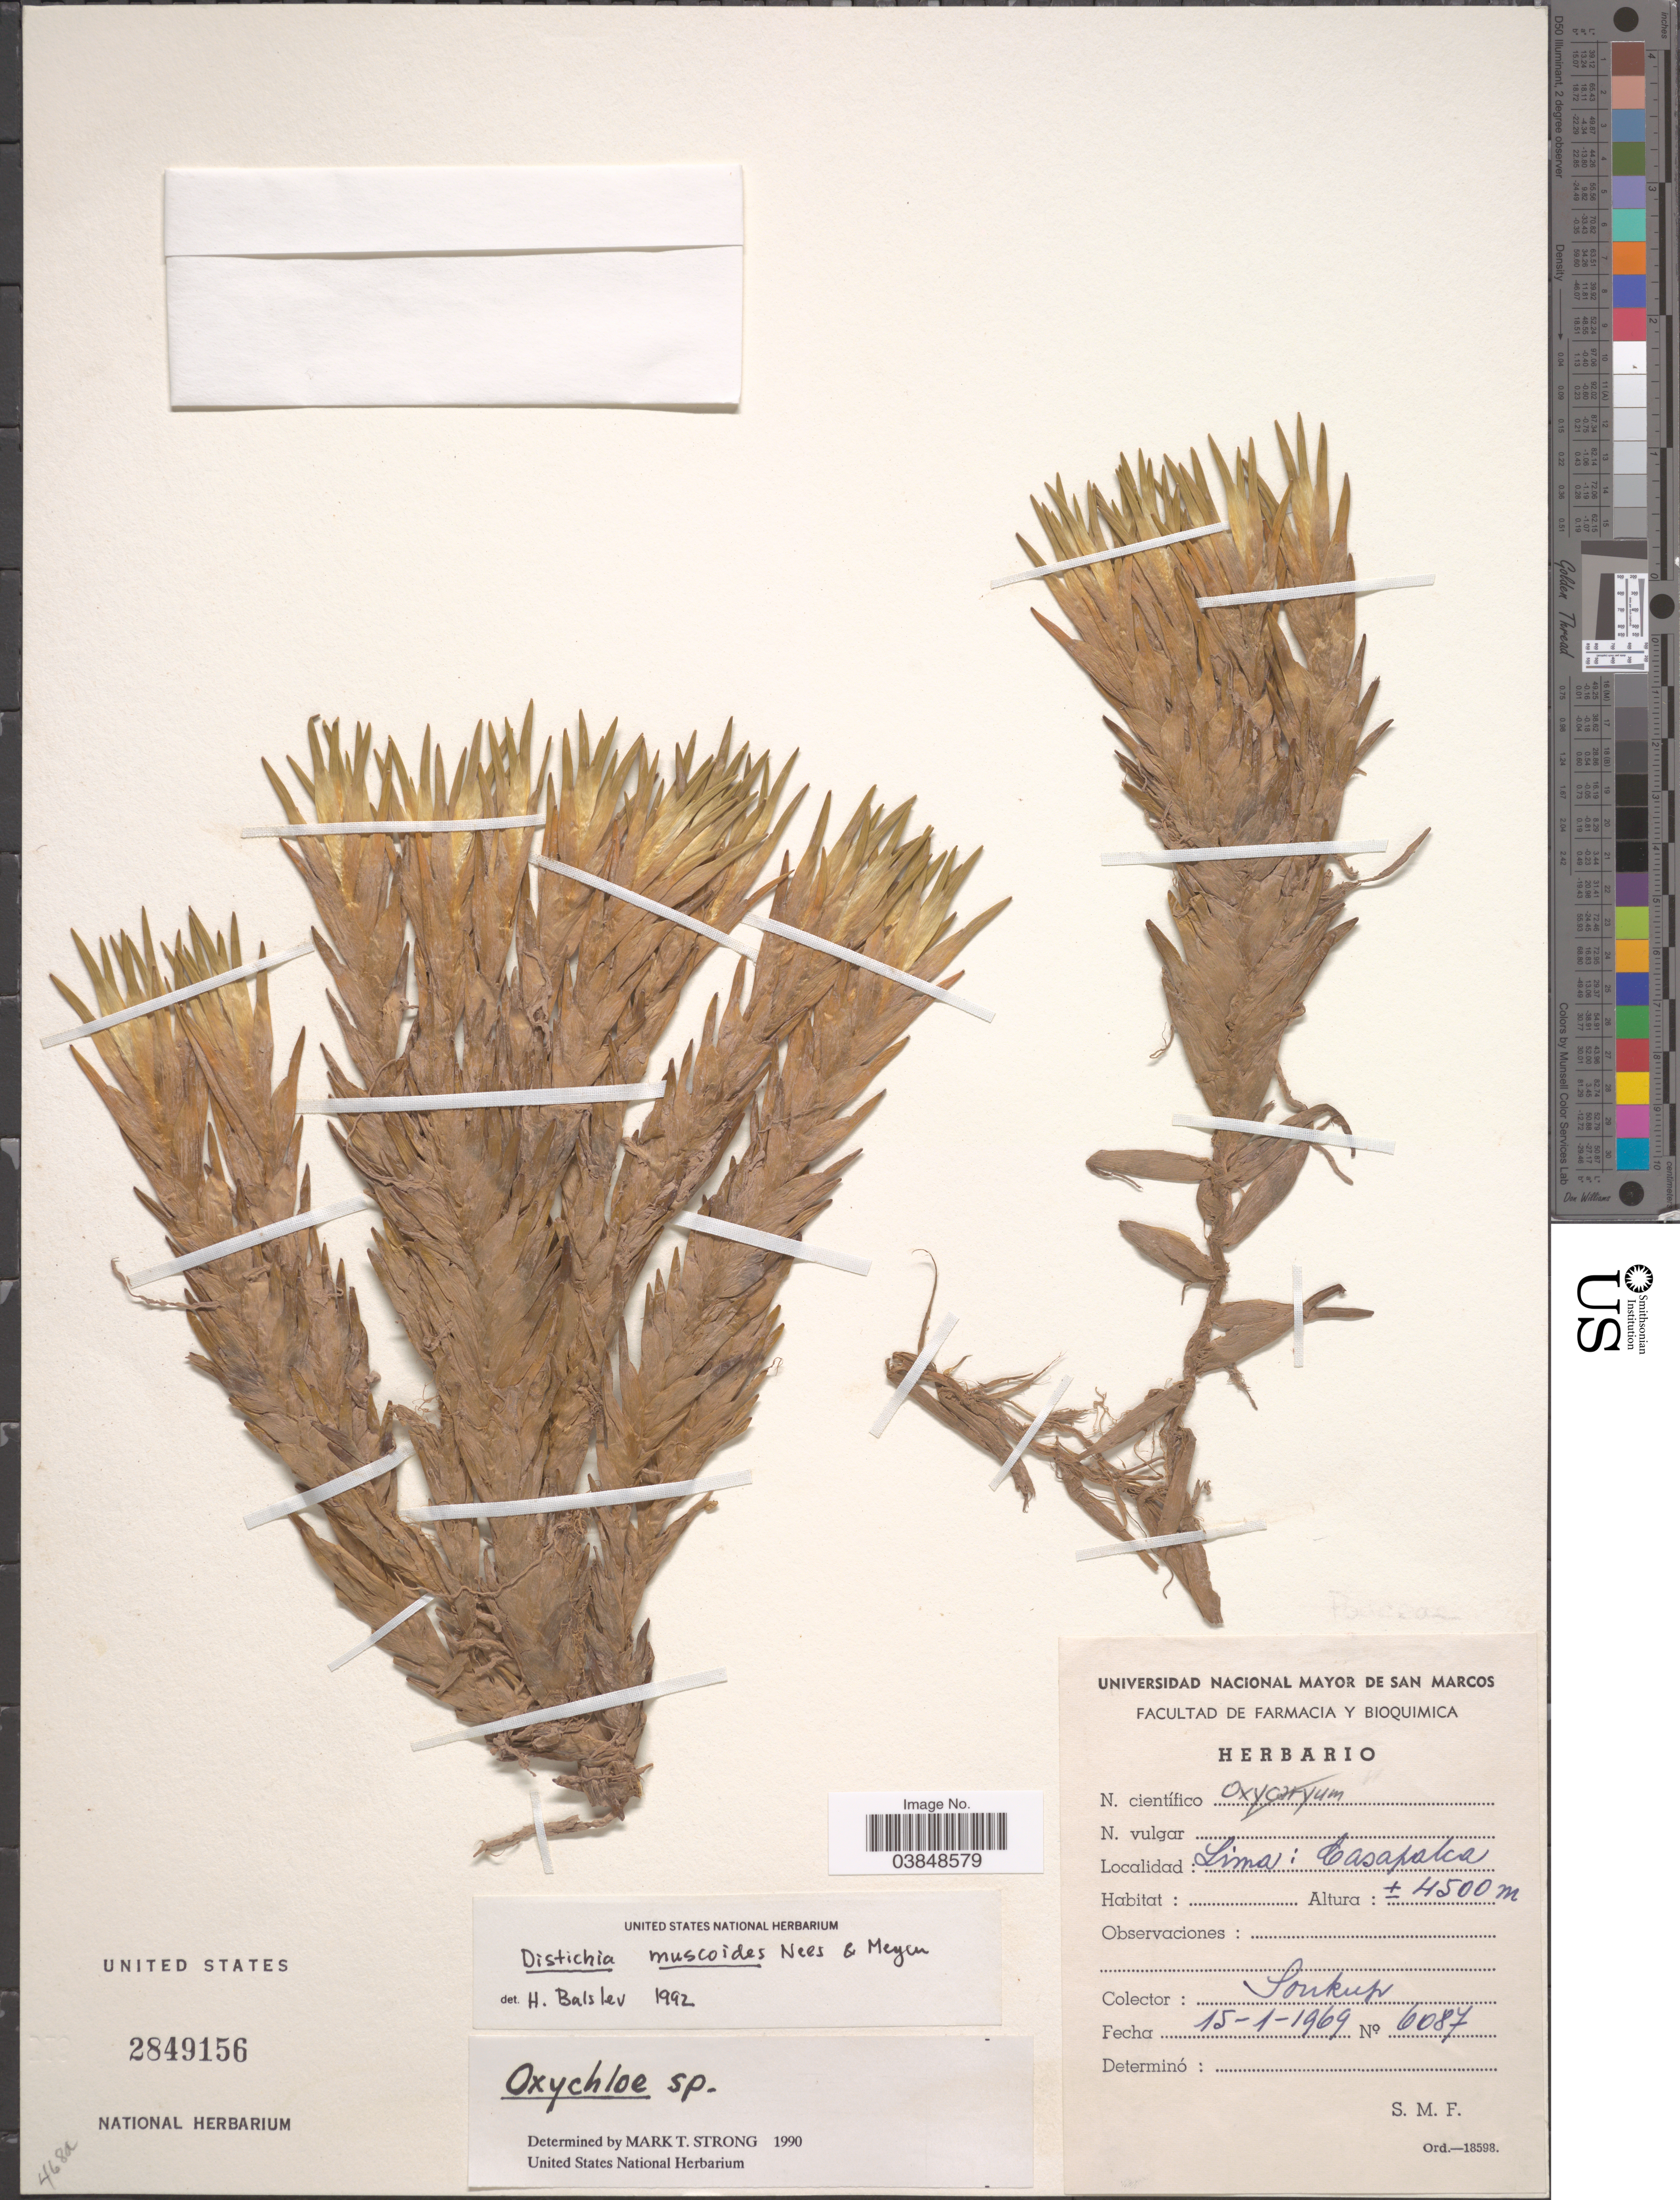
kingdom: Plantae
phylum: Tracheophyta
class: Liliopsida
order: Poales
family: Juncaceae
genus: Distichia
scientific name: Distichia muscoides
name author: Nees & Meyen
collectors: -- Soukup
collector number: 6087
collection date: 1969-01-15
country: Peru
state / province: Lima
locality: Casapalca.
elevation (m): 4500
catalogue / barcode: US 2849156